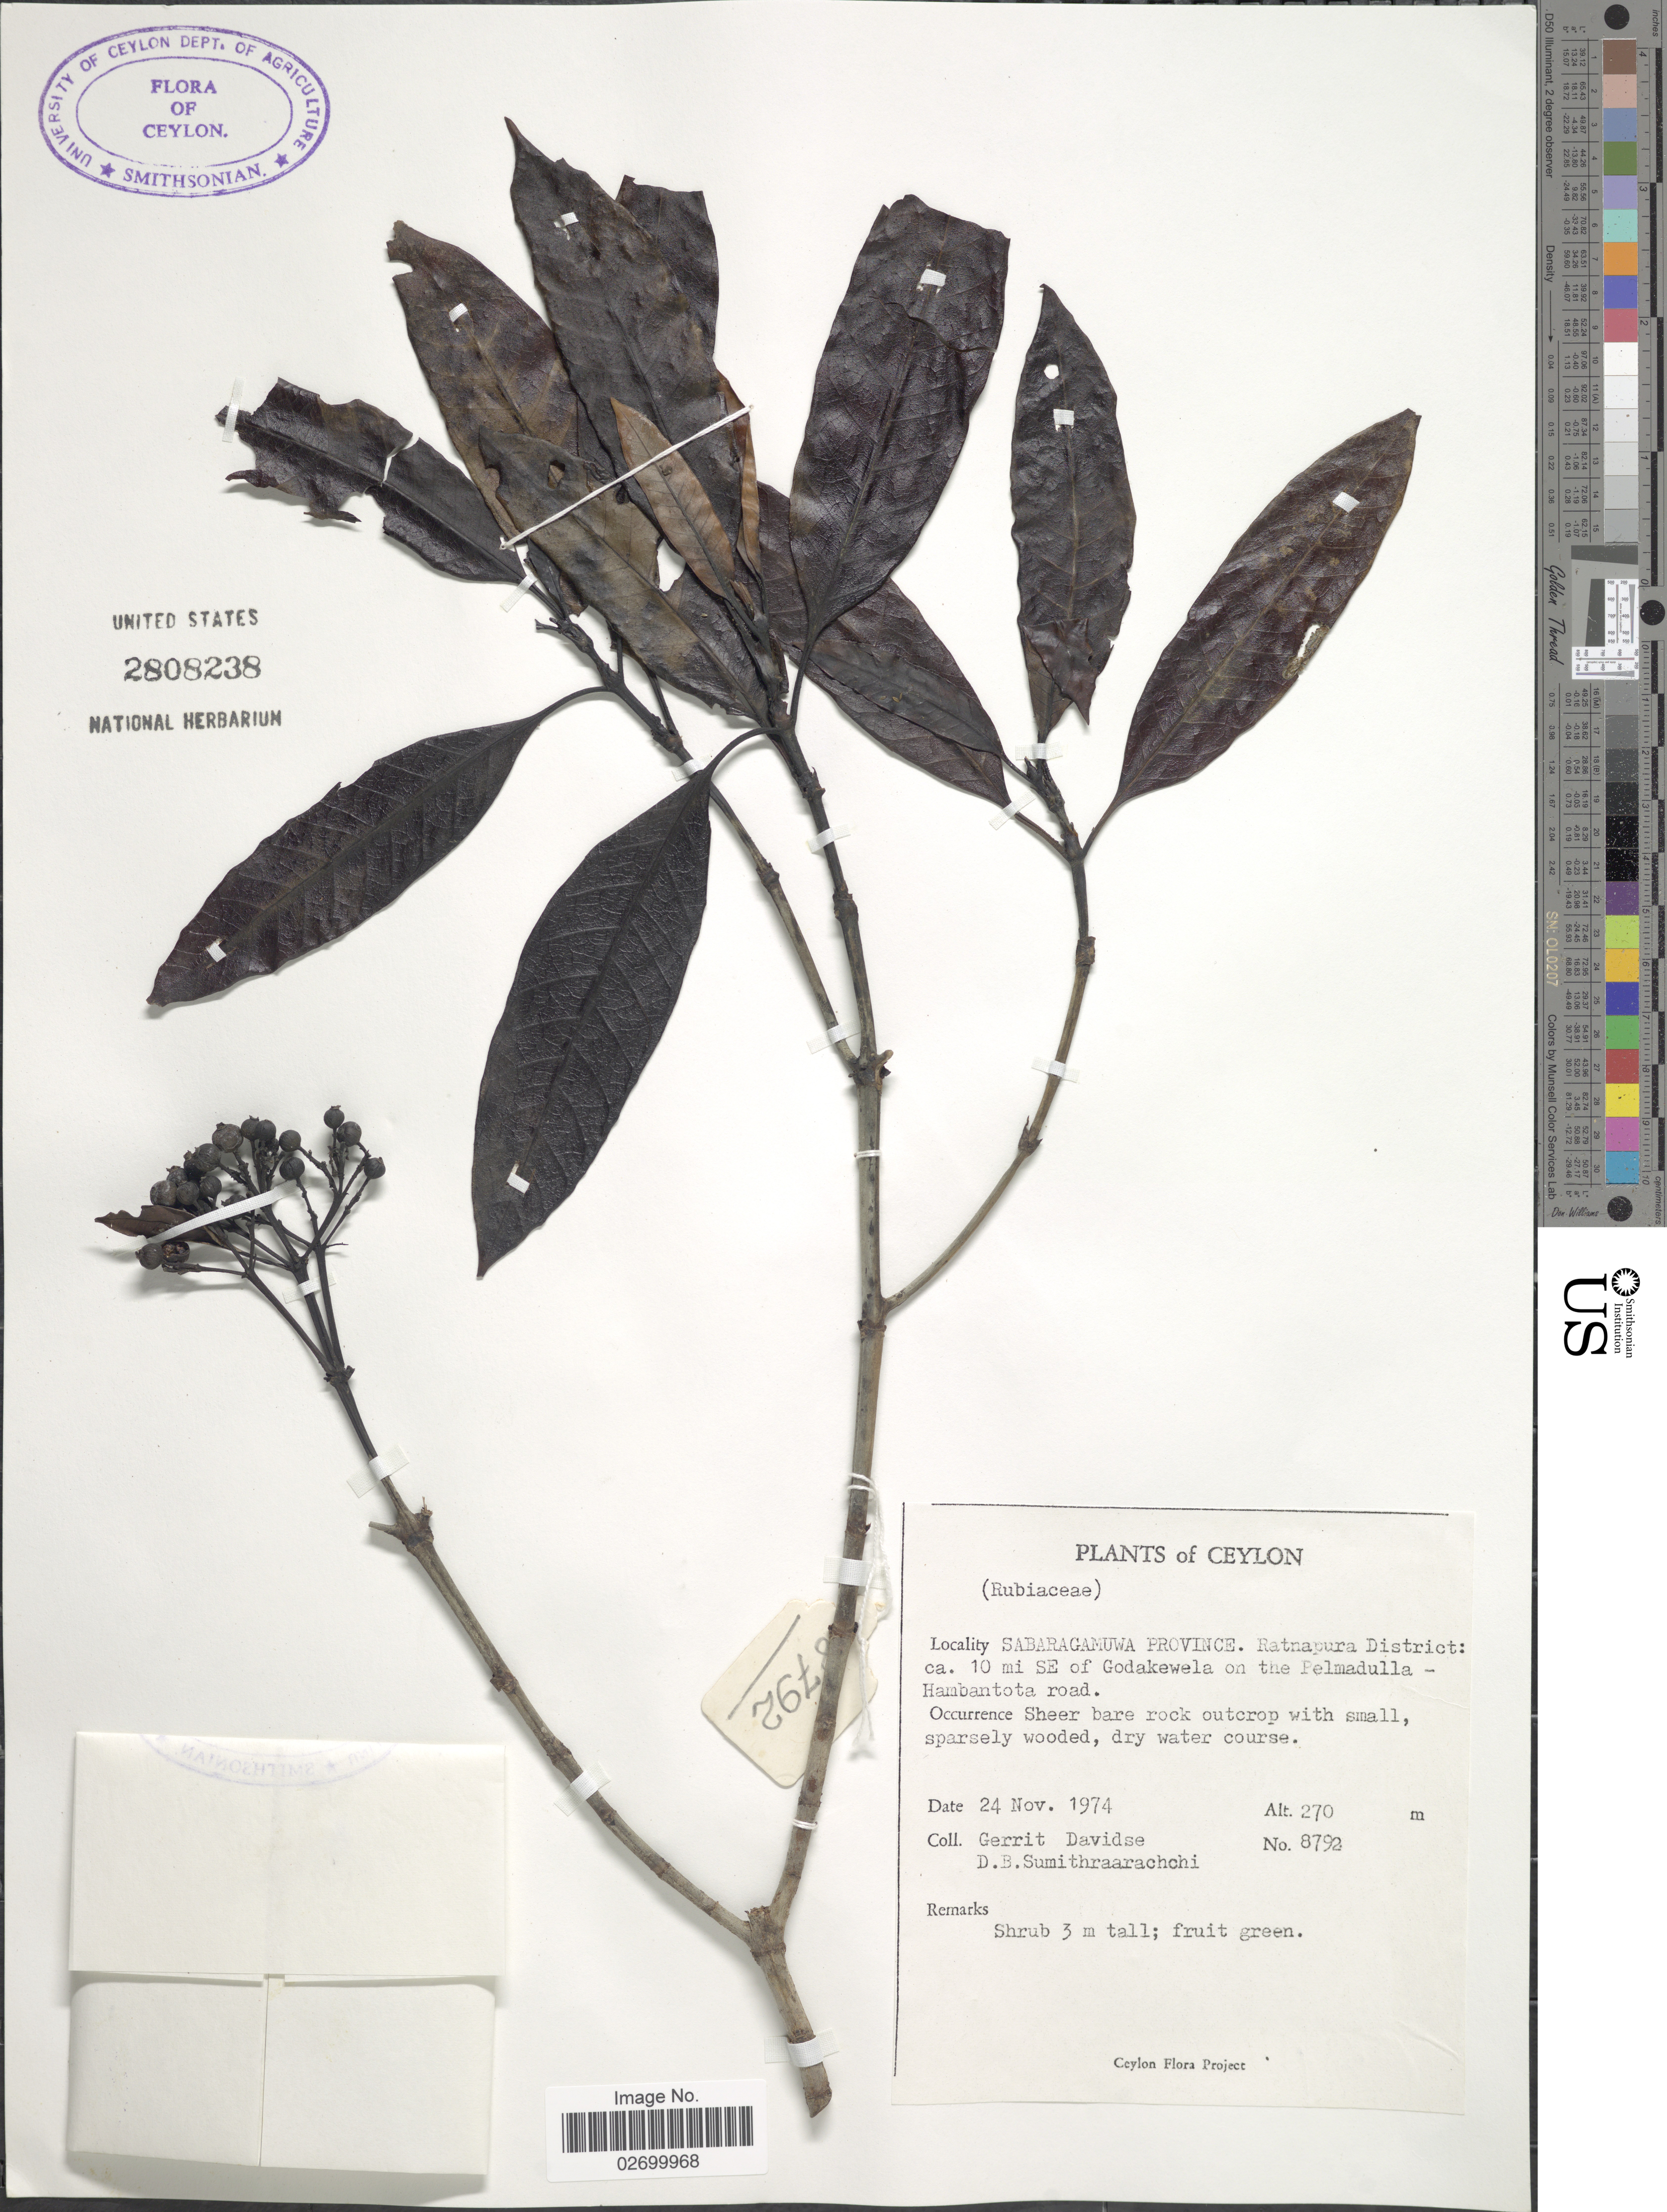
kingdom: Plantae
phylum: Tracheophyta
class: Magnoliopsida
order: Gentianales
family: Rubiaceae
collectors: G. Davidse & D. B. Sumithraarachchi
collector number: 8792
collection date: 1974-11-24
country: Sri Lanka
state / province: Sabaragamuwa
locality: Ceylon. Ratnapura District: ca. 10 mi SE of Godakewela on the Pelmadulla - Hambantota road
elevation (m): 270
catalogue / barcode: US 2808238